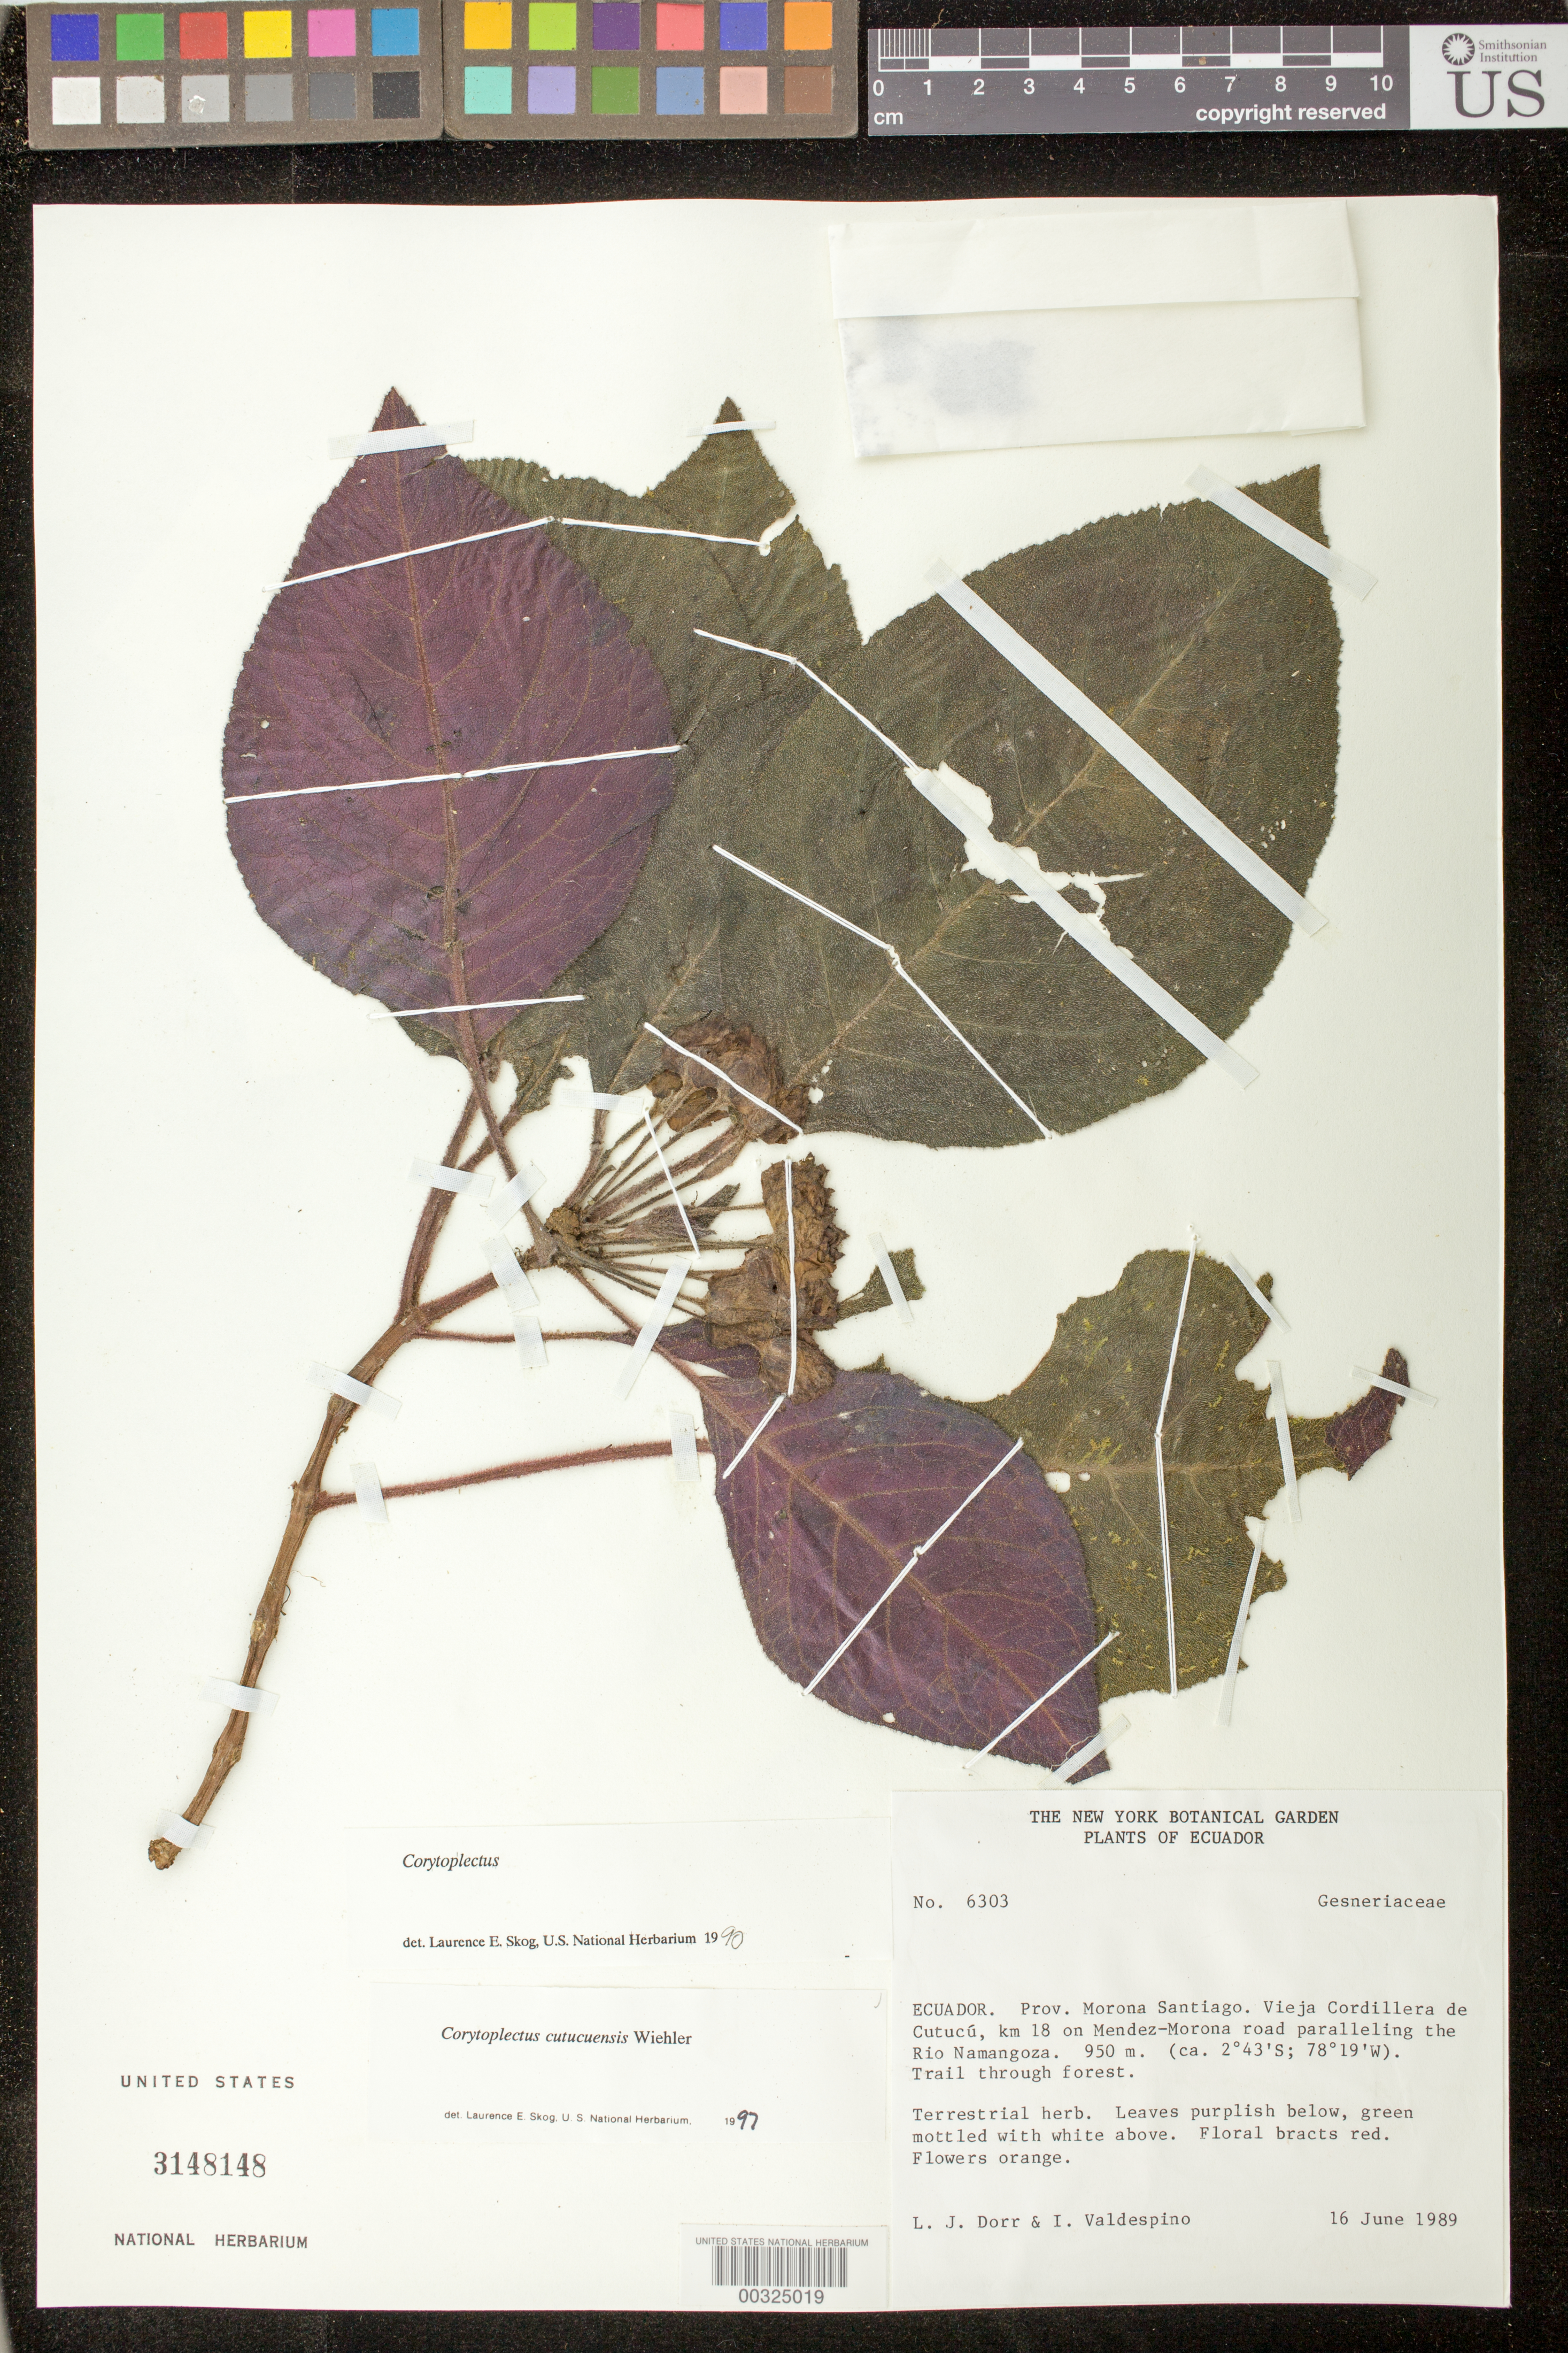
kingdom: Plantae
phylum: Tracheophyta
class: Magnoliopsida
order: Lamiales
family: Gesneriaceae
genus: Corytoplectus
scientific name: Corytoplectus cutucuensis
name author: Wiehler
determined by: Skog, Laurence E.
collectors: L. J. Dorr & I. A. Valdespino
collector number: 6303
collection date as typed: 16 Jun 1989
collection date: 1989-06-16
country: Ecuador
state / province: Morona-Santiago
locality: Vieja Cordillera de Cutucú, km 19 on Mendez-Morona road paralleling the Rio Namangoza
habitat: Trail through forest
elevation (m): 950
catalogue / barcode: US 3148148